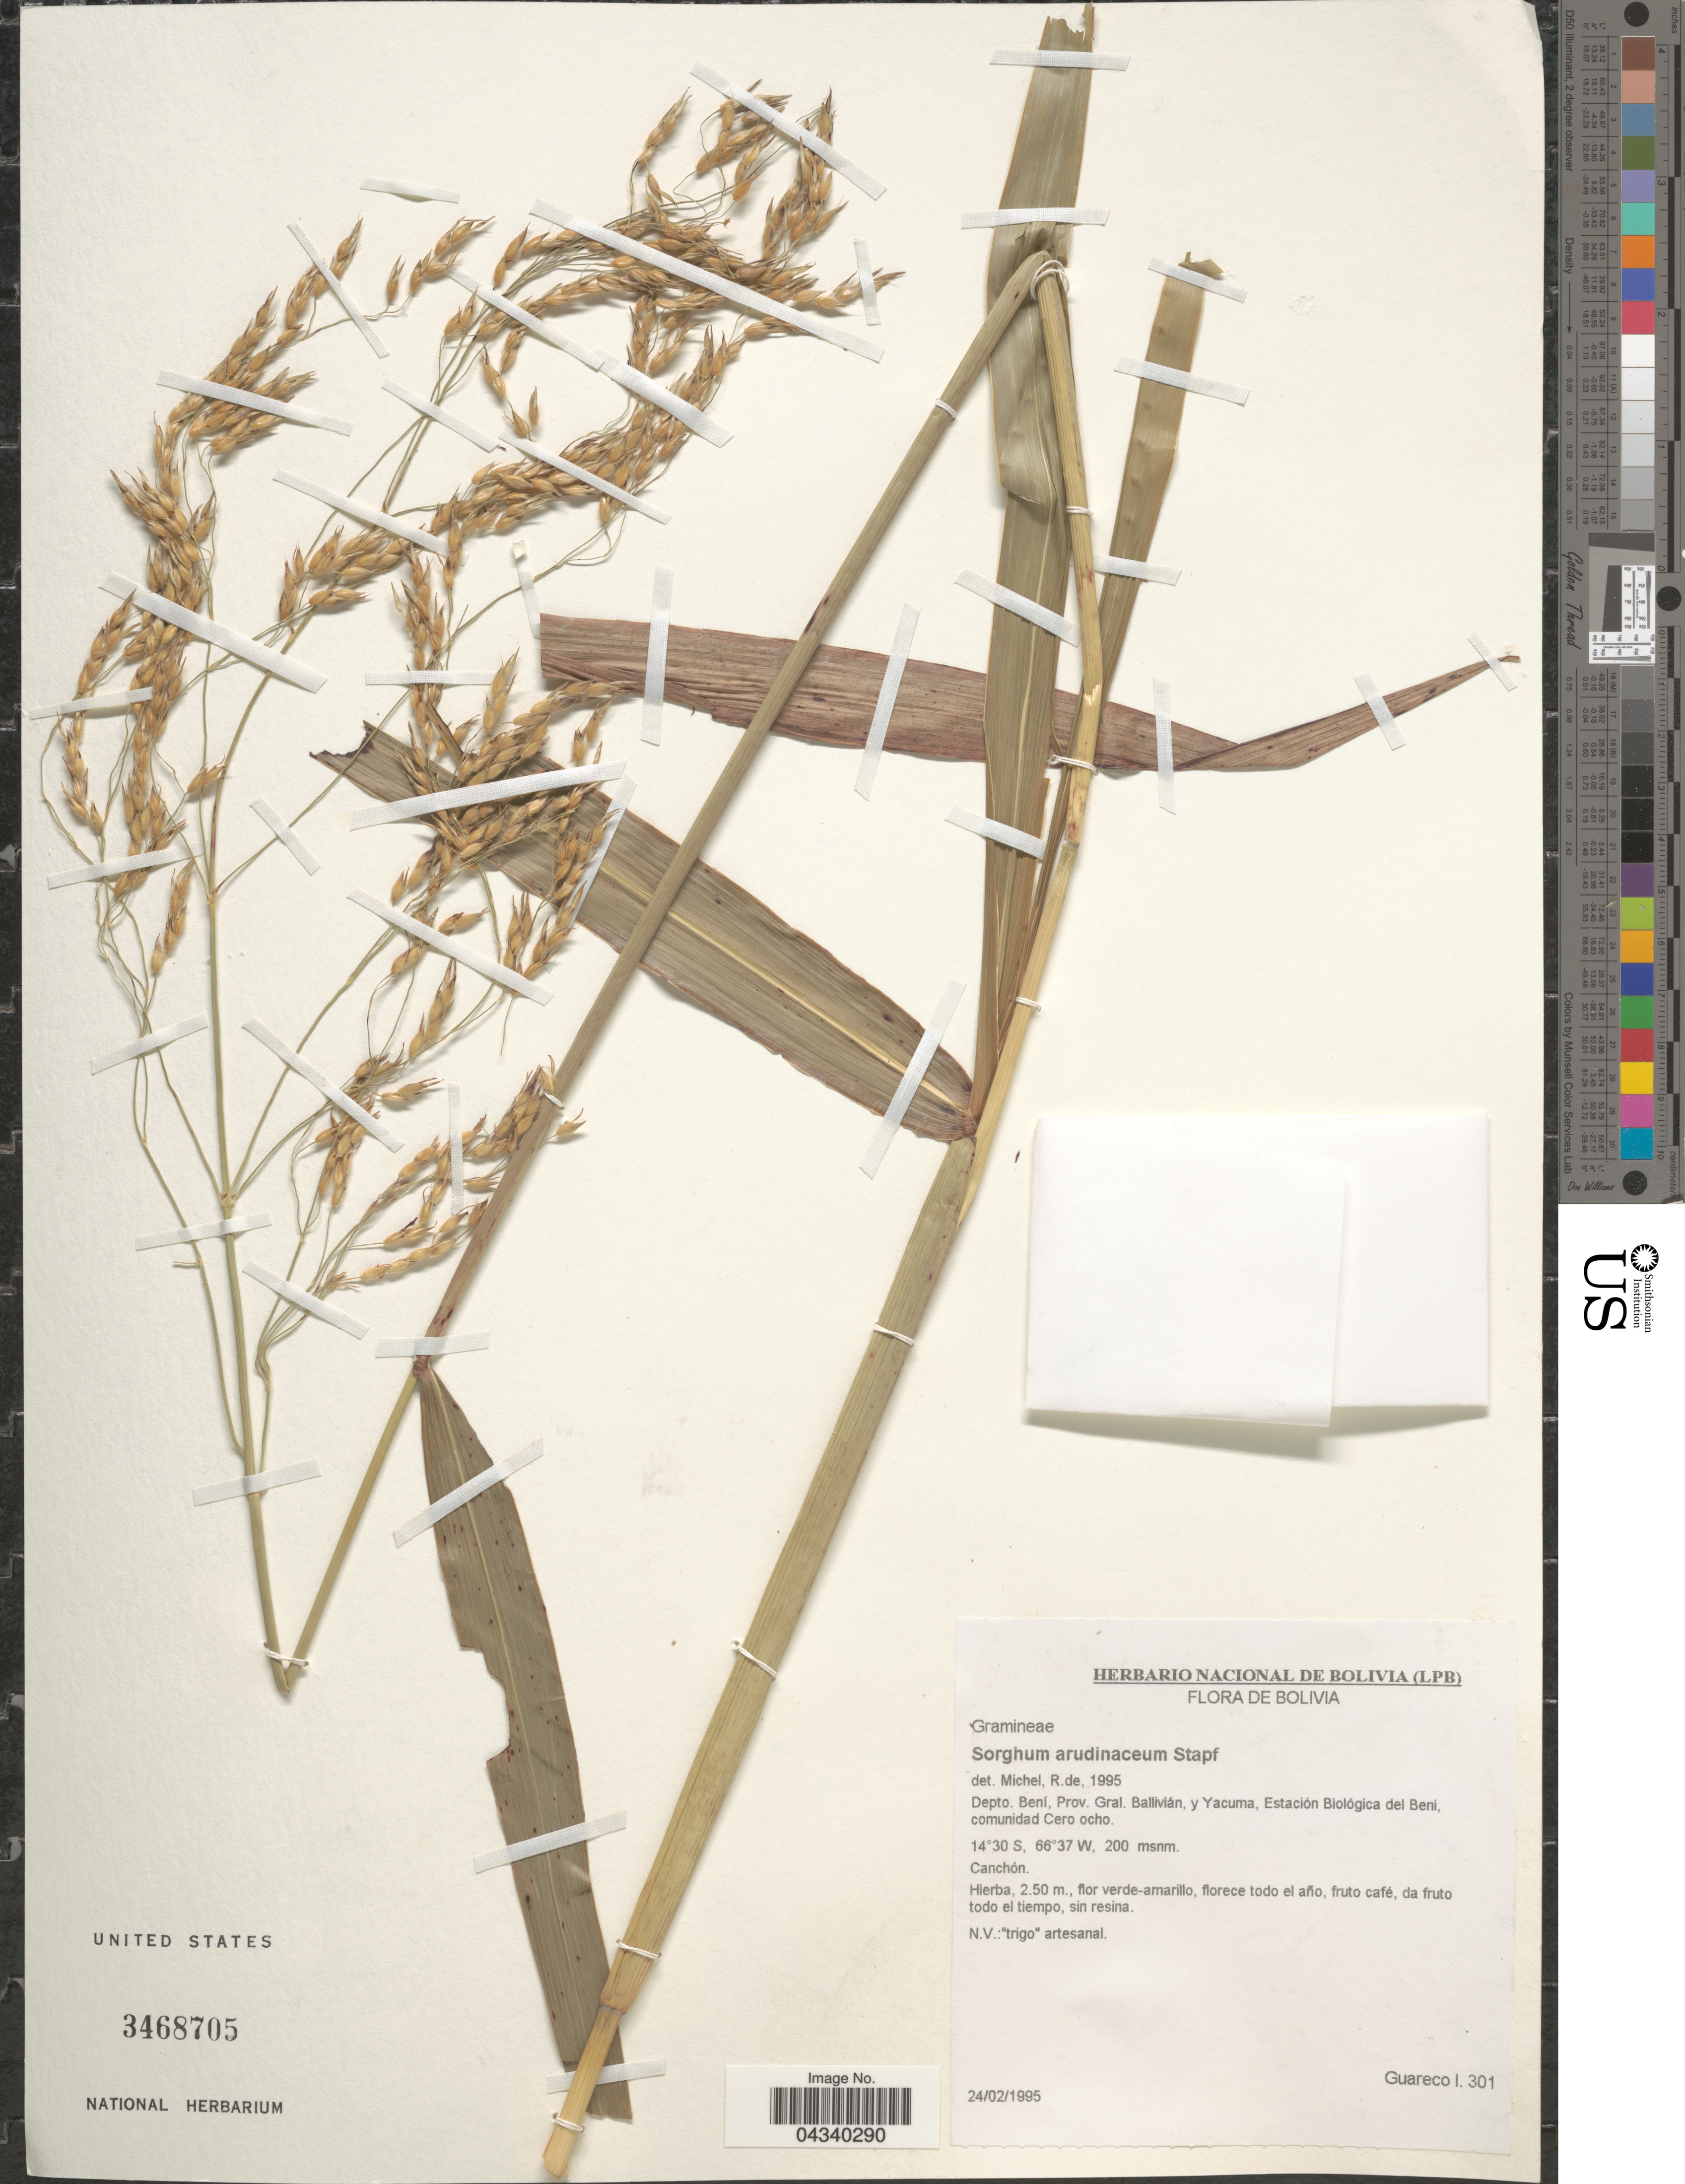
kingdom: Plantae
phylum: Tracheophyta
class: Liliopsida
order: Poales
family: Poaceae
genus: Sorghum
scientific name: Sorghum arundinaceum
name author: (Desv.) Stapf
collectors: I. Guareco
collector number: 301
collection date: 1995-02-24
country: Bolivia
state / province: Beni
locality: Depto. Bení, Prov. Gral. Ballivián, y Yacuma, Estación Biológica del Beni, comunidad Cero ocho.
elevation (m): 200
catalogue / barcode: US 3468705